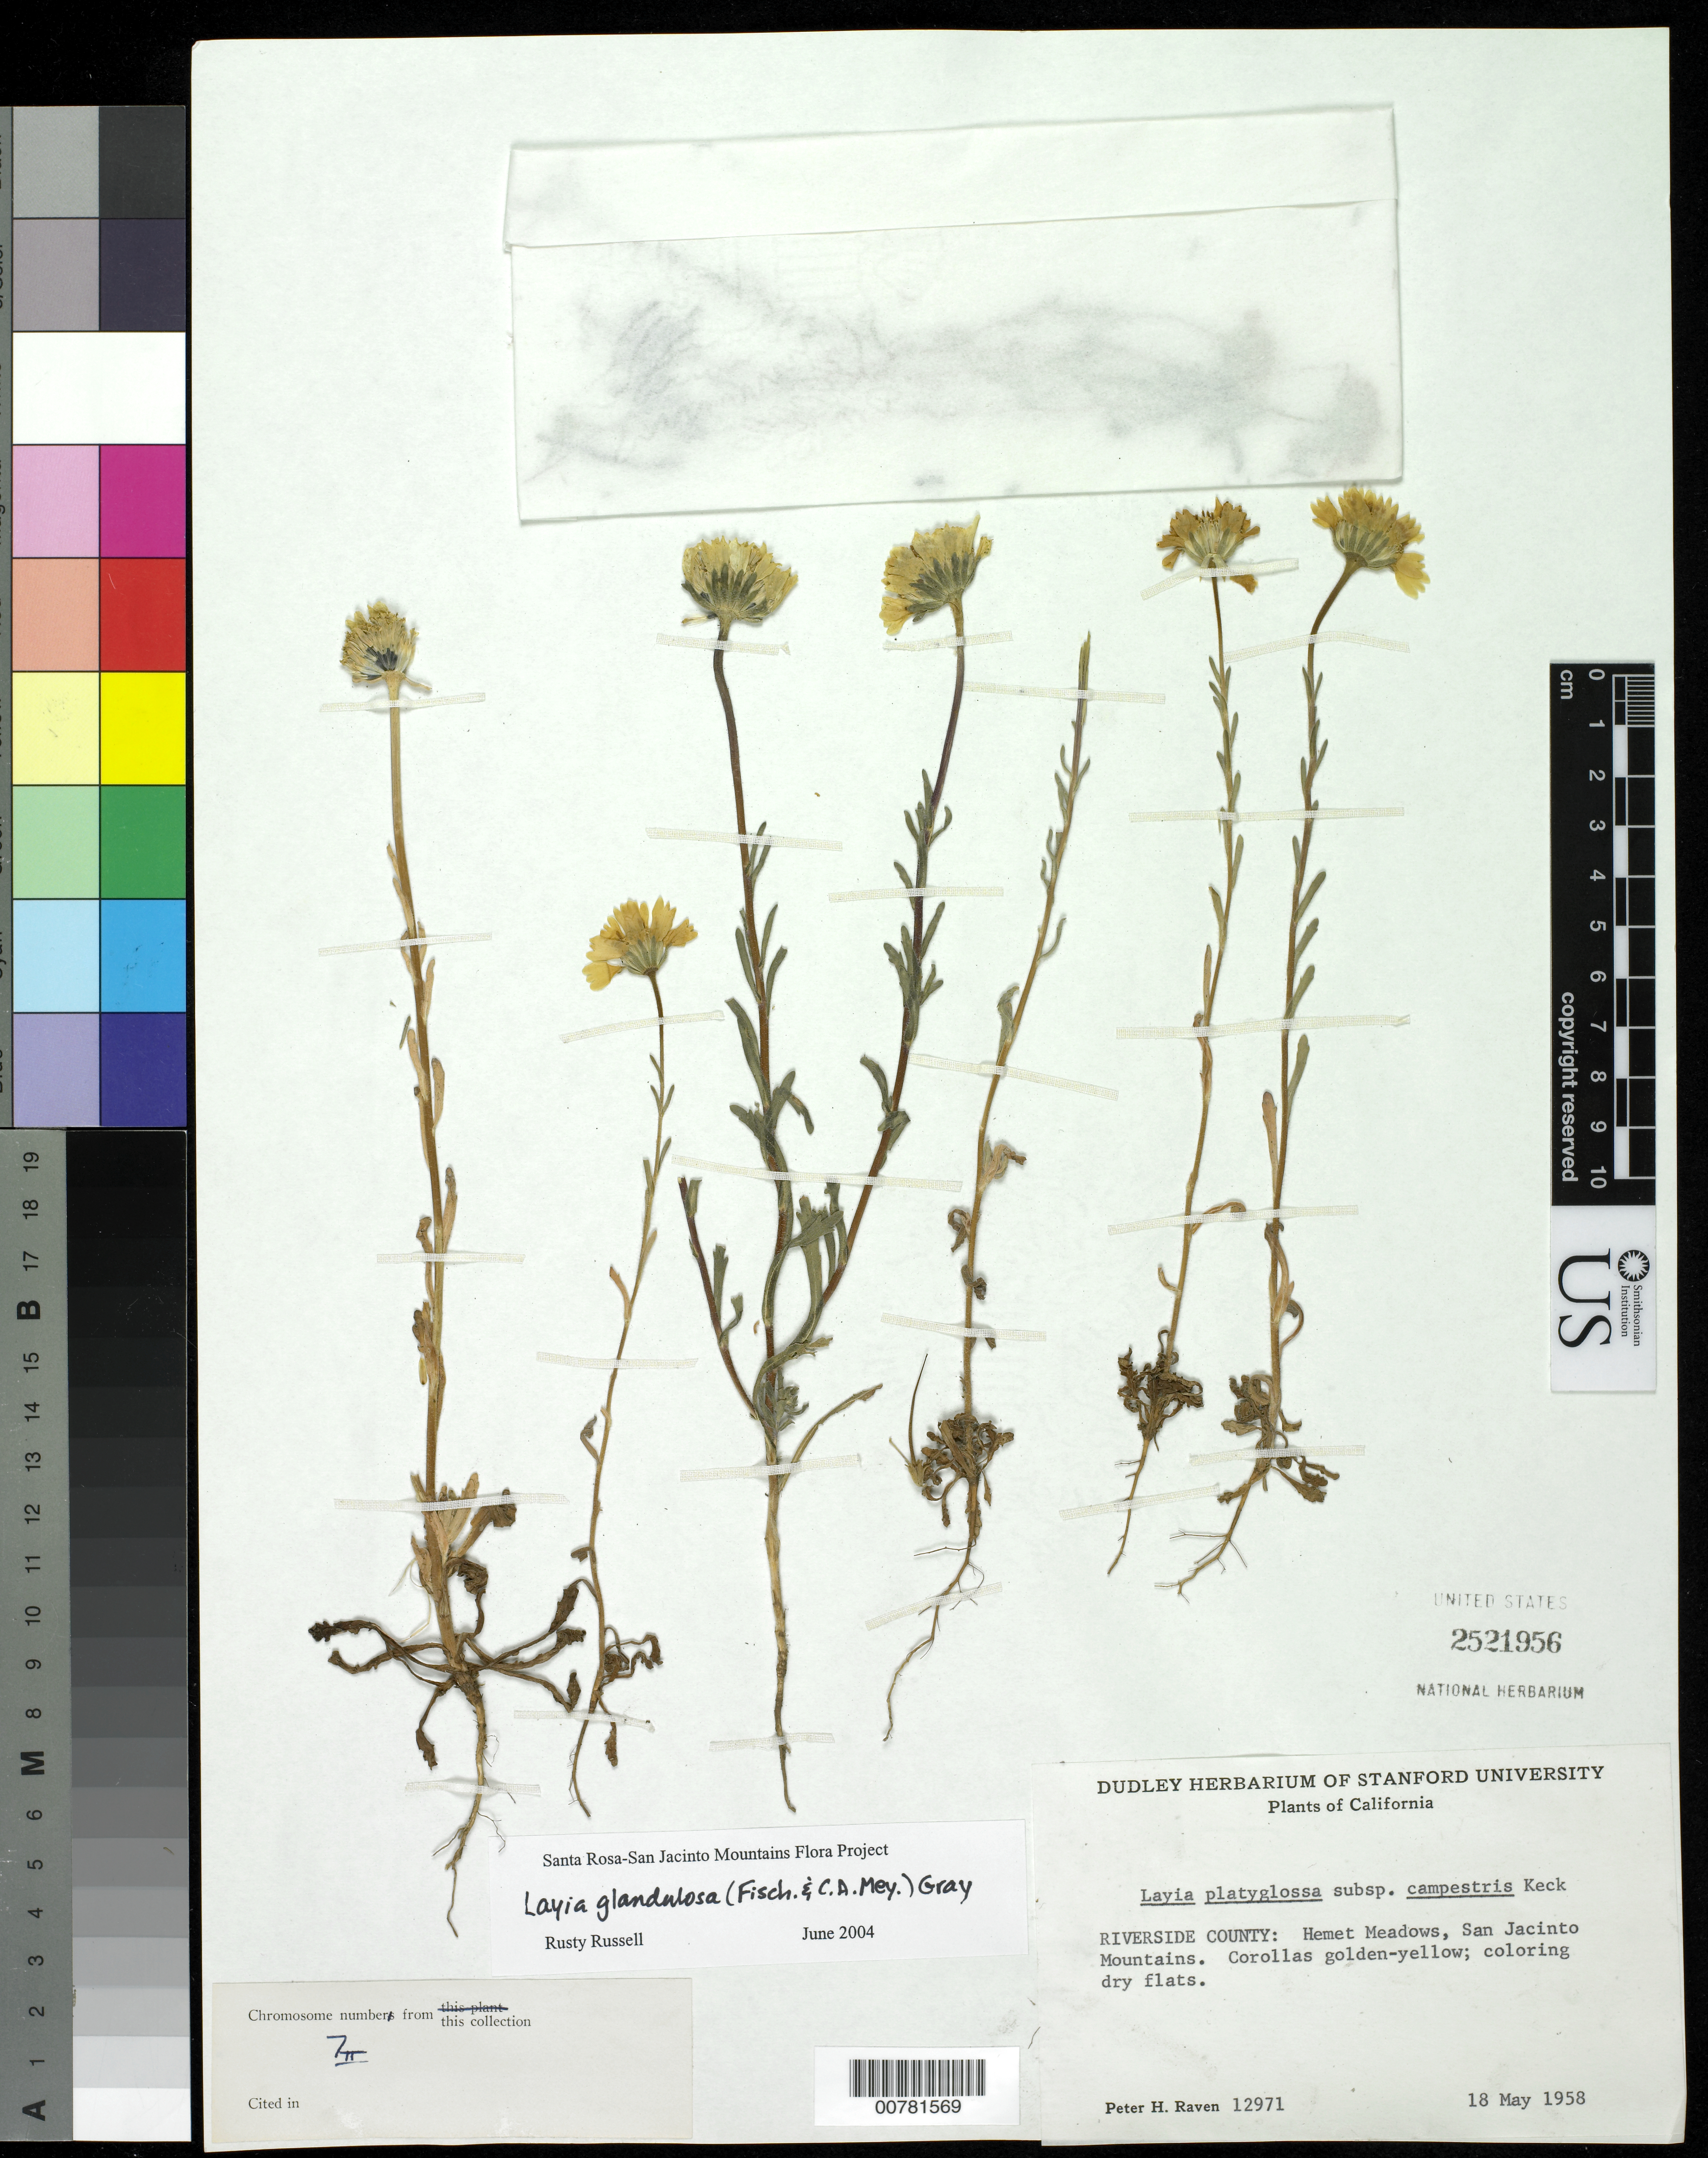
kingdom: Plantae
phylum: Tracheophyta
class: Magnoliopsida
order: Asterales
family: Asteraceae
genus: Layia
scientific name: Layia glandulosa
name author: Hook. & Arn.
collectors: P. Raven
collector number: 12971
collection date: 1958-05-18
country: United States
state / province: California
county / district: Riverside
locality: Riverside County: Hemet Meadows, San Jacinto Mountains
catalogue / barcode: US 2521956